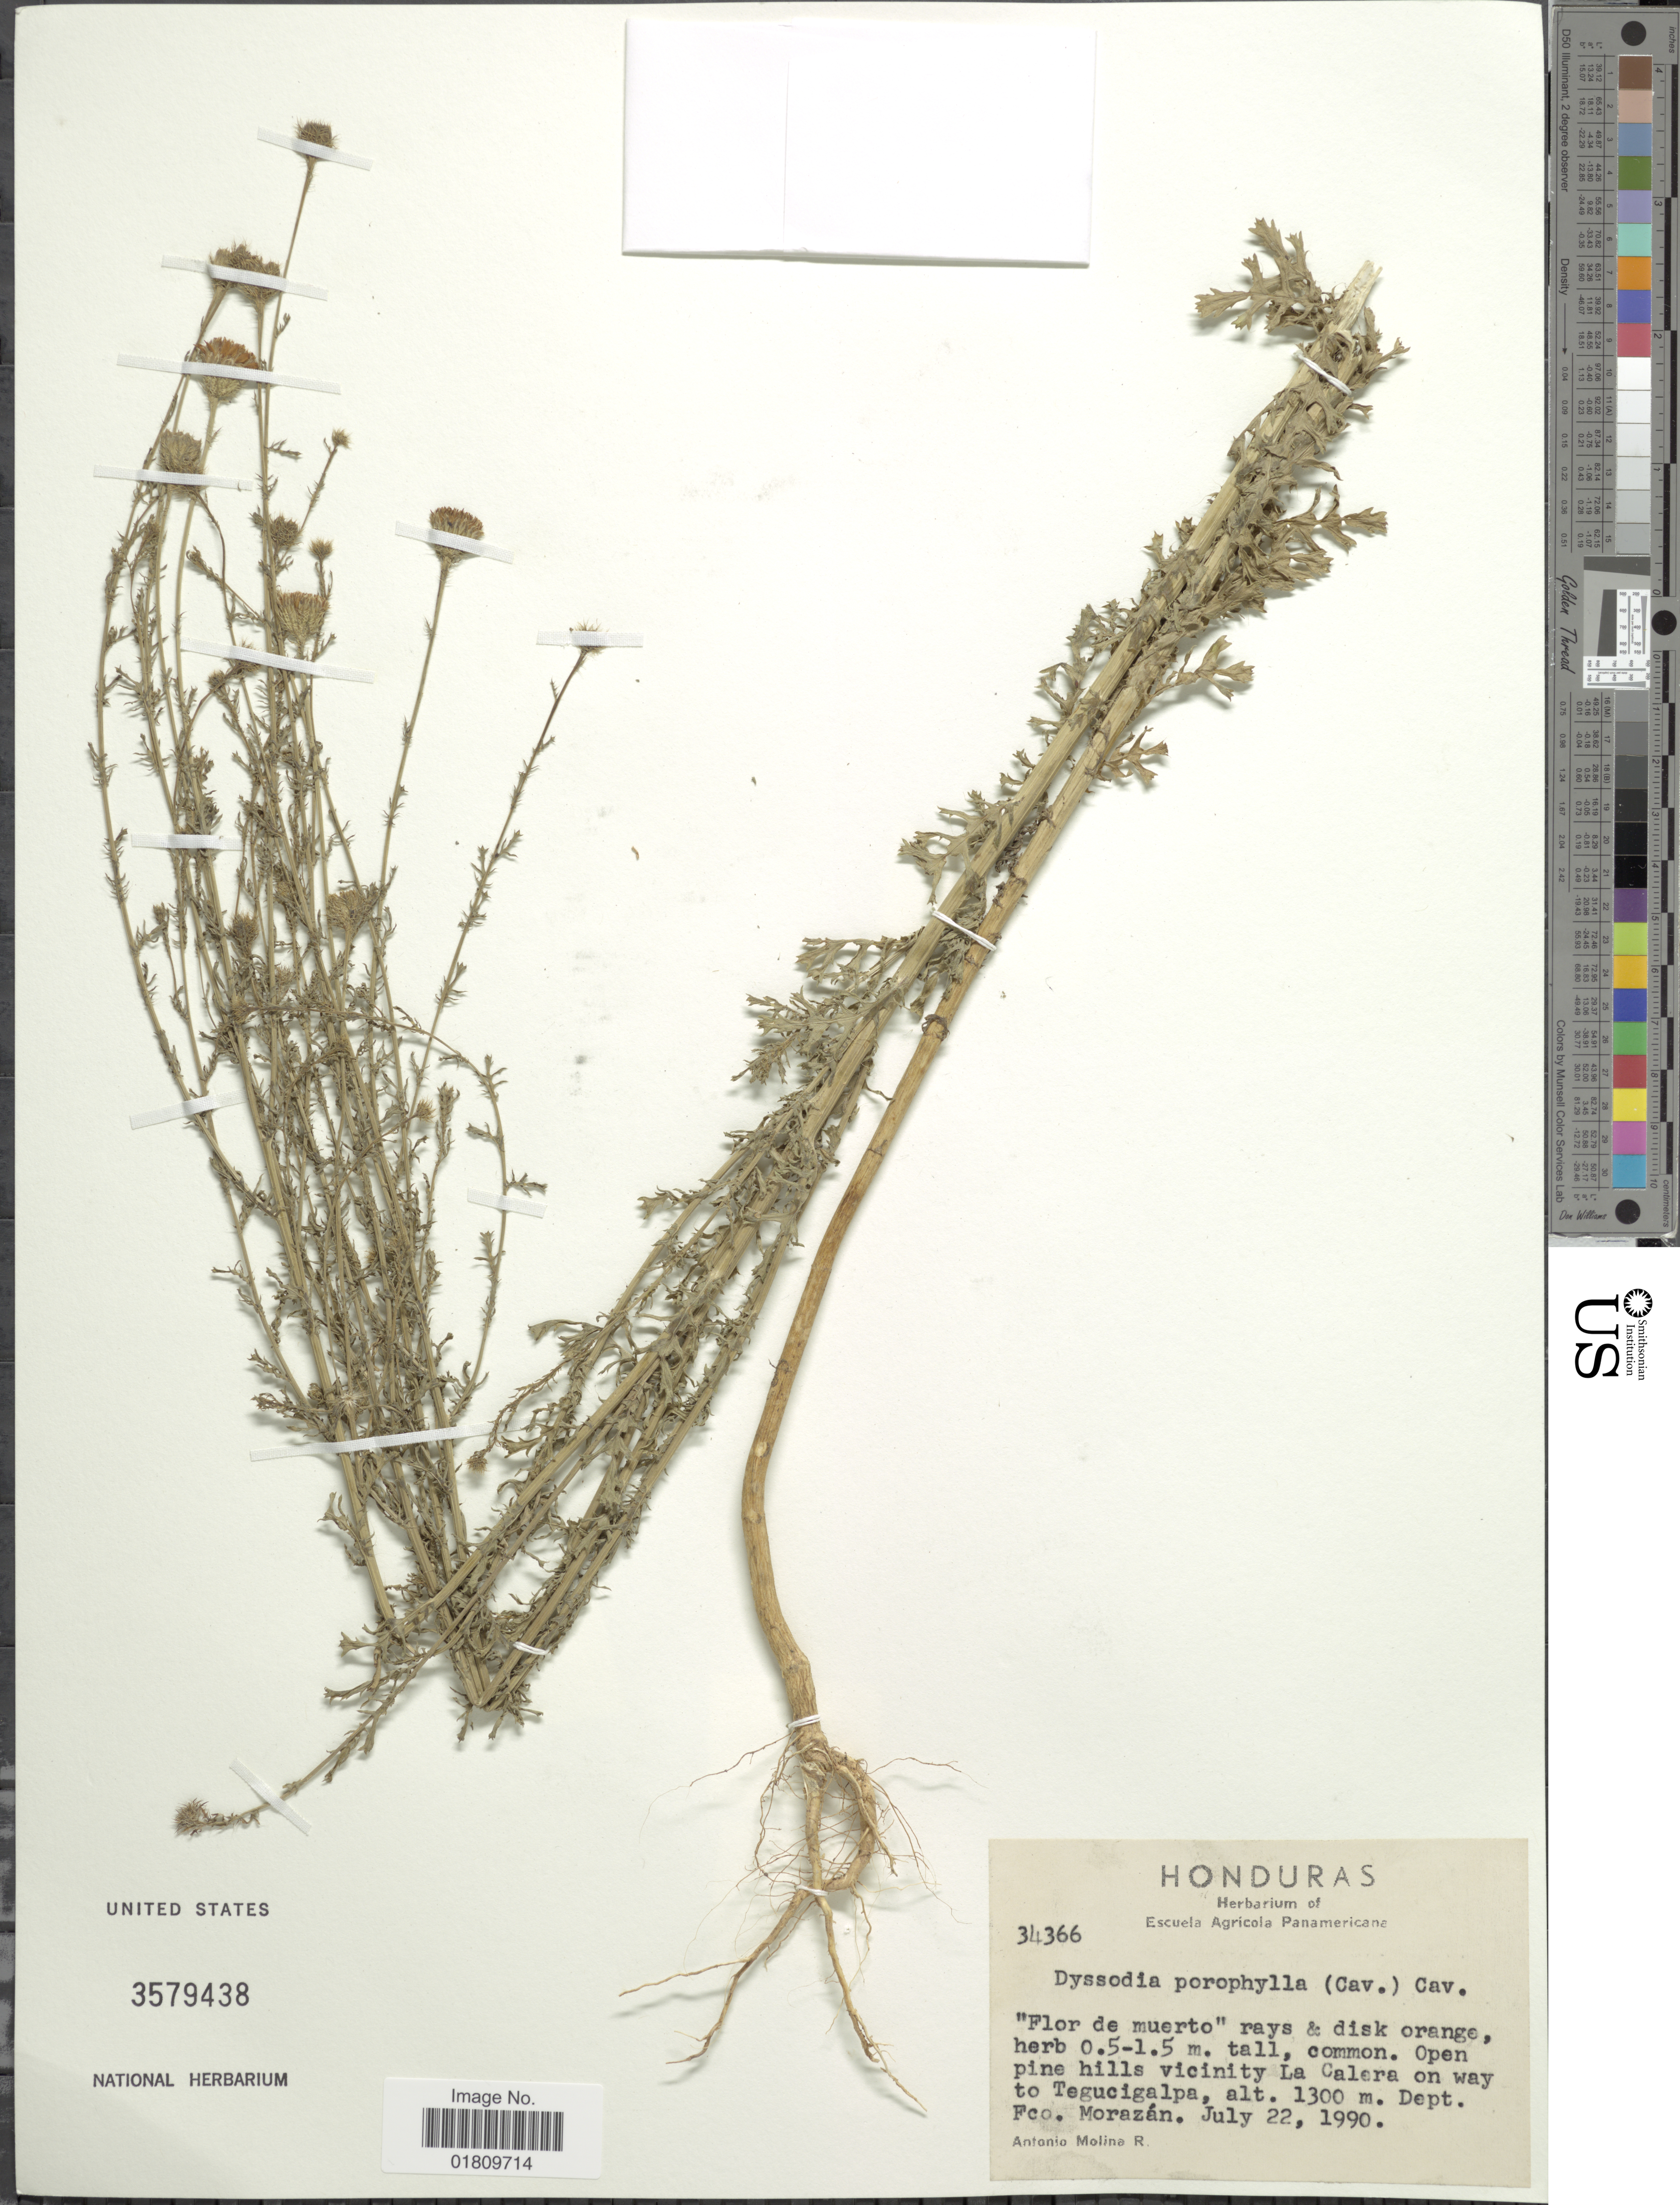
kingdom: Plantae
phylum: Tracheophyta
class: Magnoliopsida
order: Asterales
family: Asteraceae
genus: Dyssodia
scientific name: Dyssodia porophylla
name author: (Cav.) Cav.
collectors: A. Molina R.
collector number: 34366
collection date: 1990-07-22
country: Honduras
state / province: Fco. Morazán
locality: Open pine hills vicinity La Calera on way to Tegucigalpa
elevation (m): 1300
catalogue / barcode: US 3579438